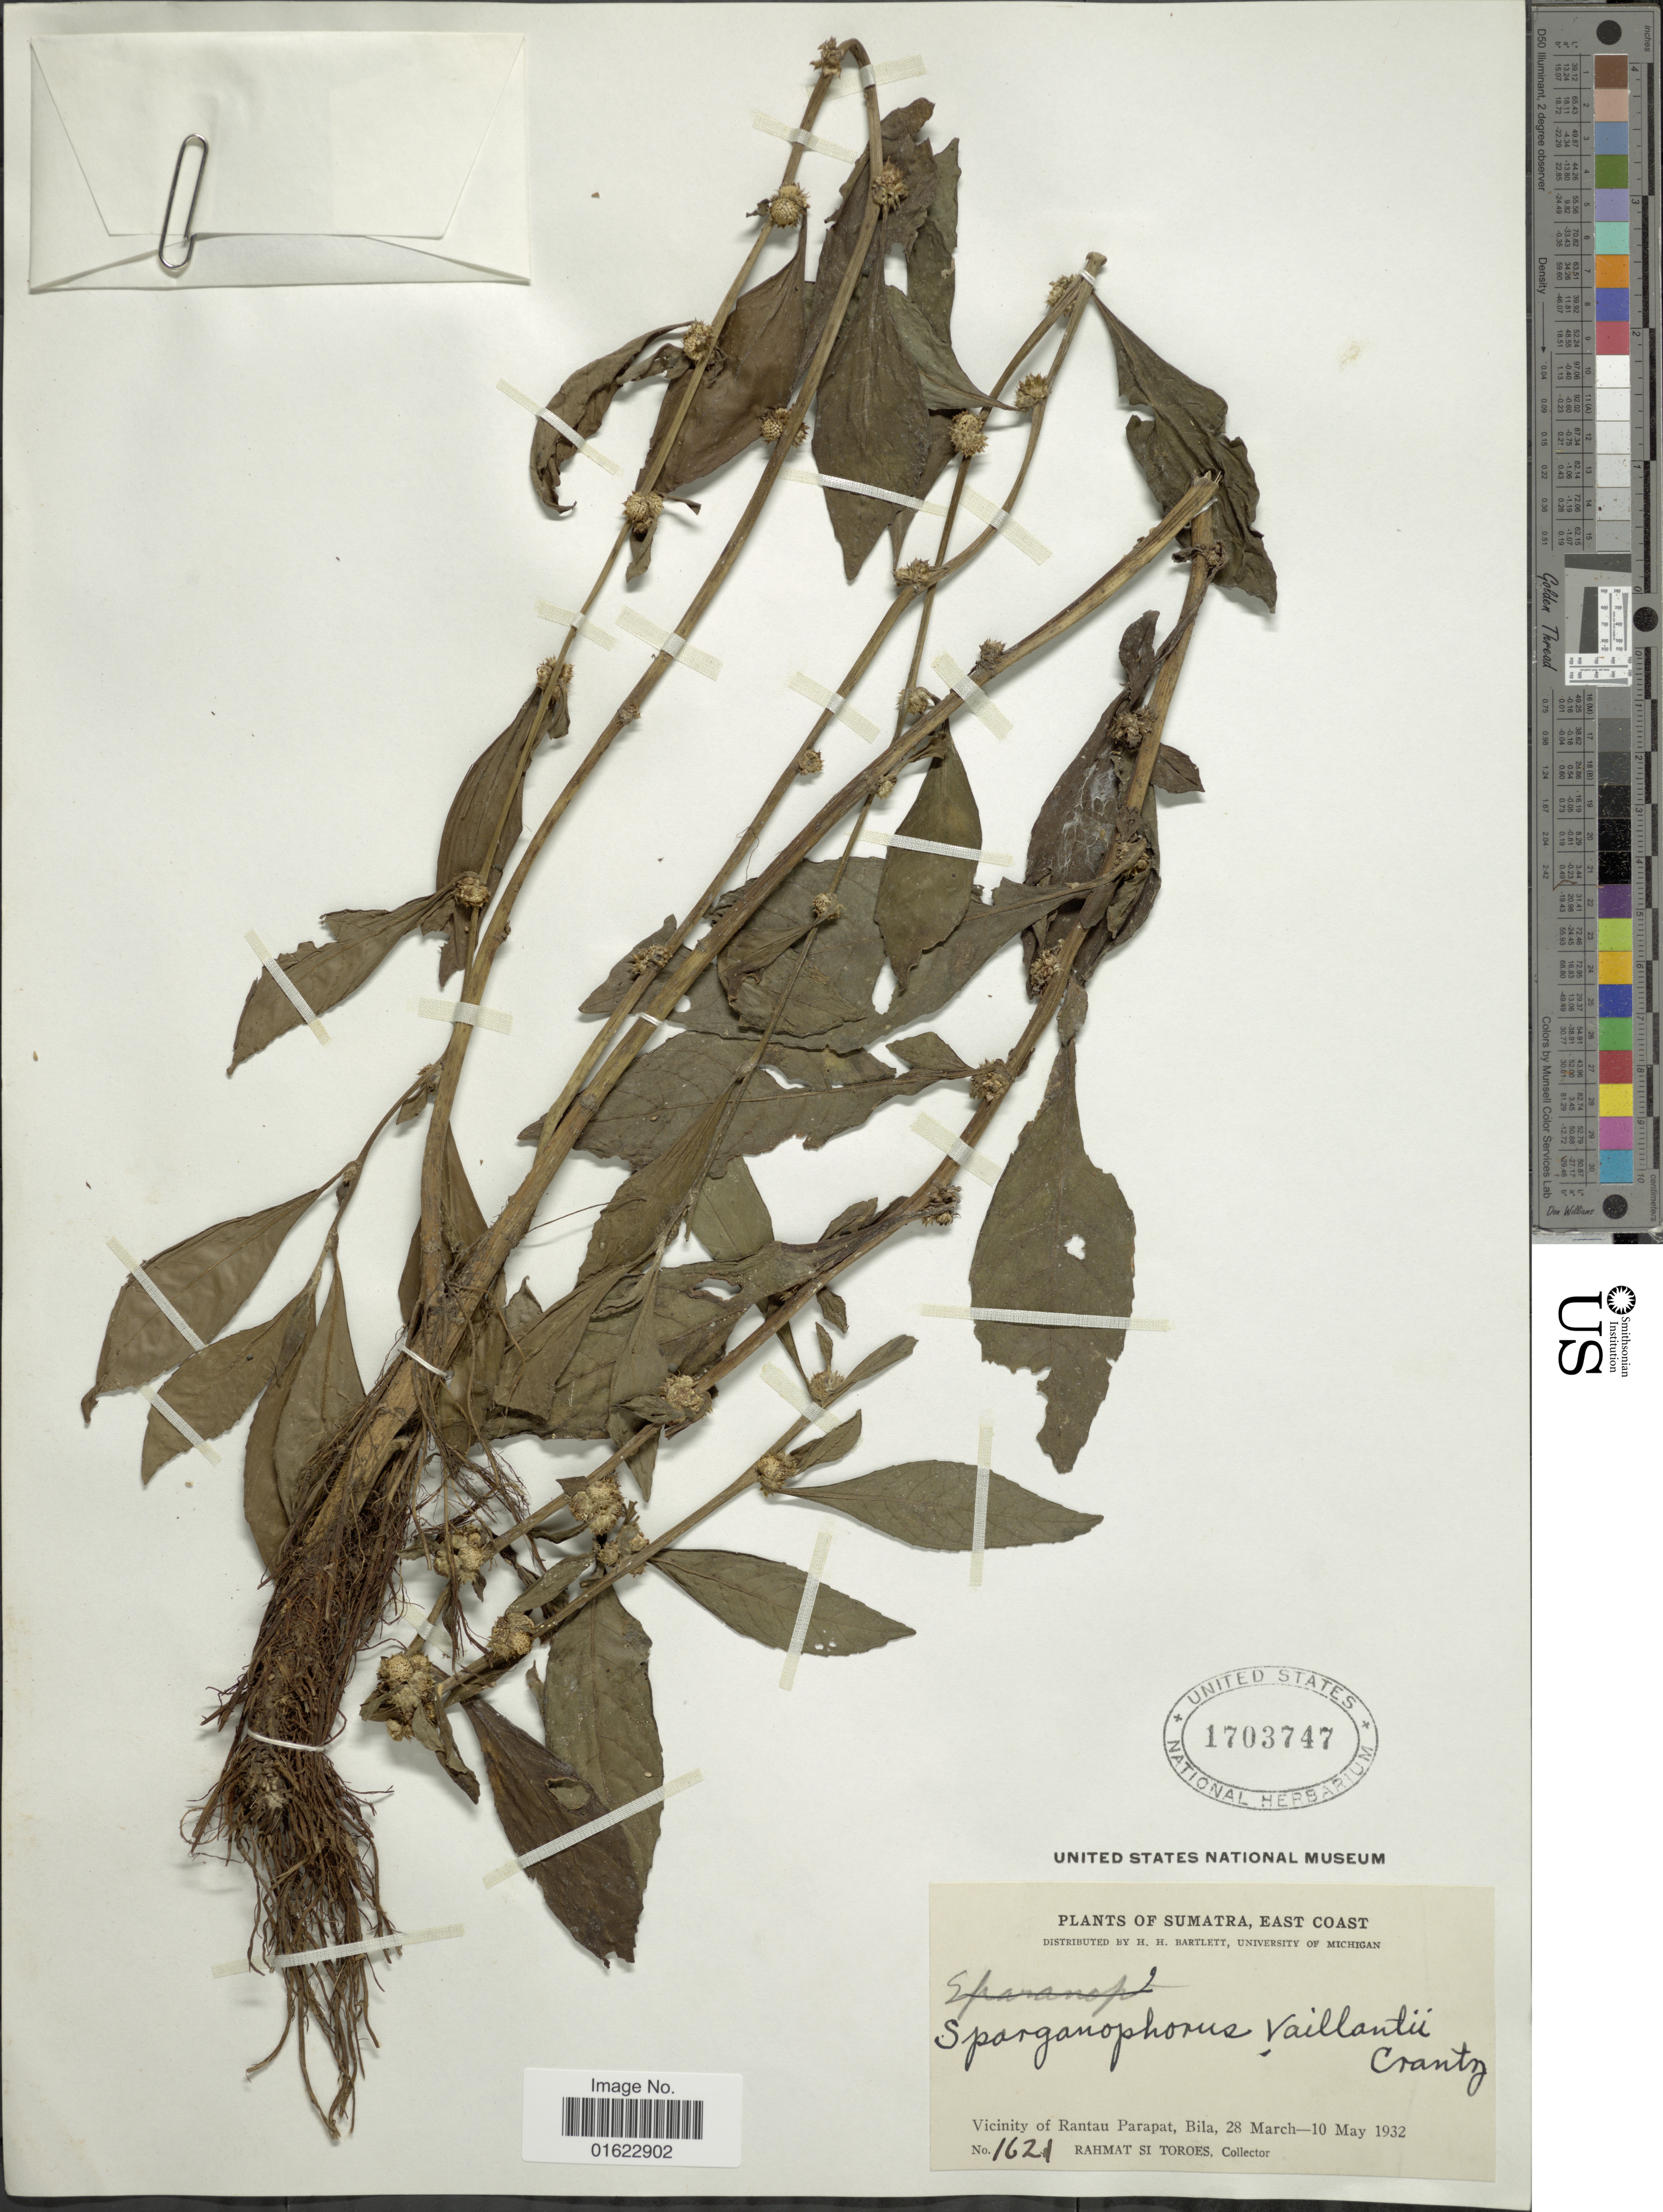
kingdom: Plantae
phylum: Tracheophyta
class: Magnoliopsida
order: Asterales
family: Asteraceae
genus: Struchium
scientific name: Struchium sparganophorum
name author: (L.) Kuntze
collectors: Rahmat Si Boeea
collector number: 1621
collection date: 1932-03-28/1932-06-10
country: Indonesia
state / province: Sumatra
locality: Sumatra, East Coast. Vicinity of Rantau Parapat, Bila.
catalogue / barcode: US 1703747